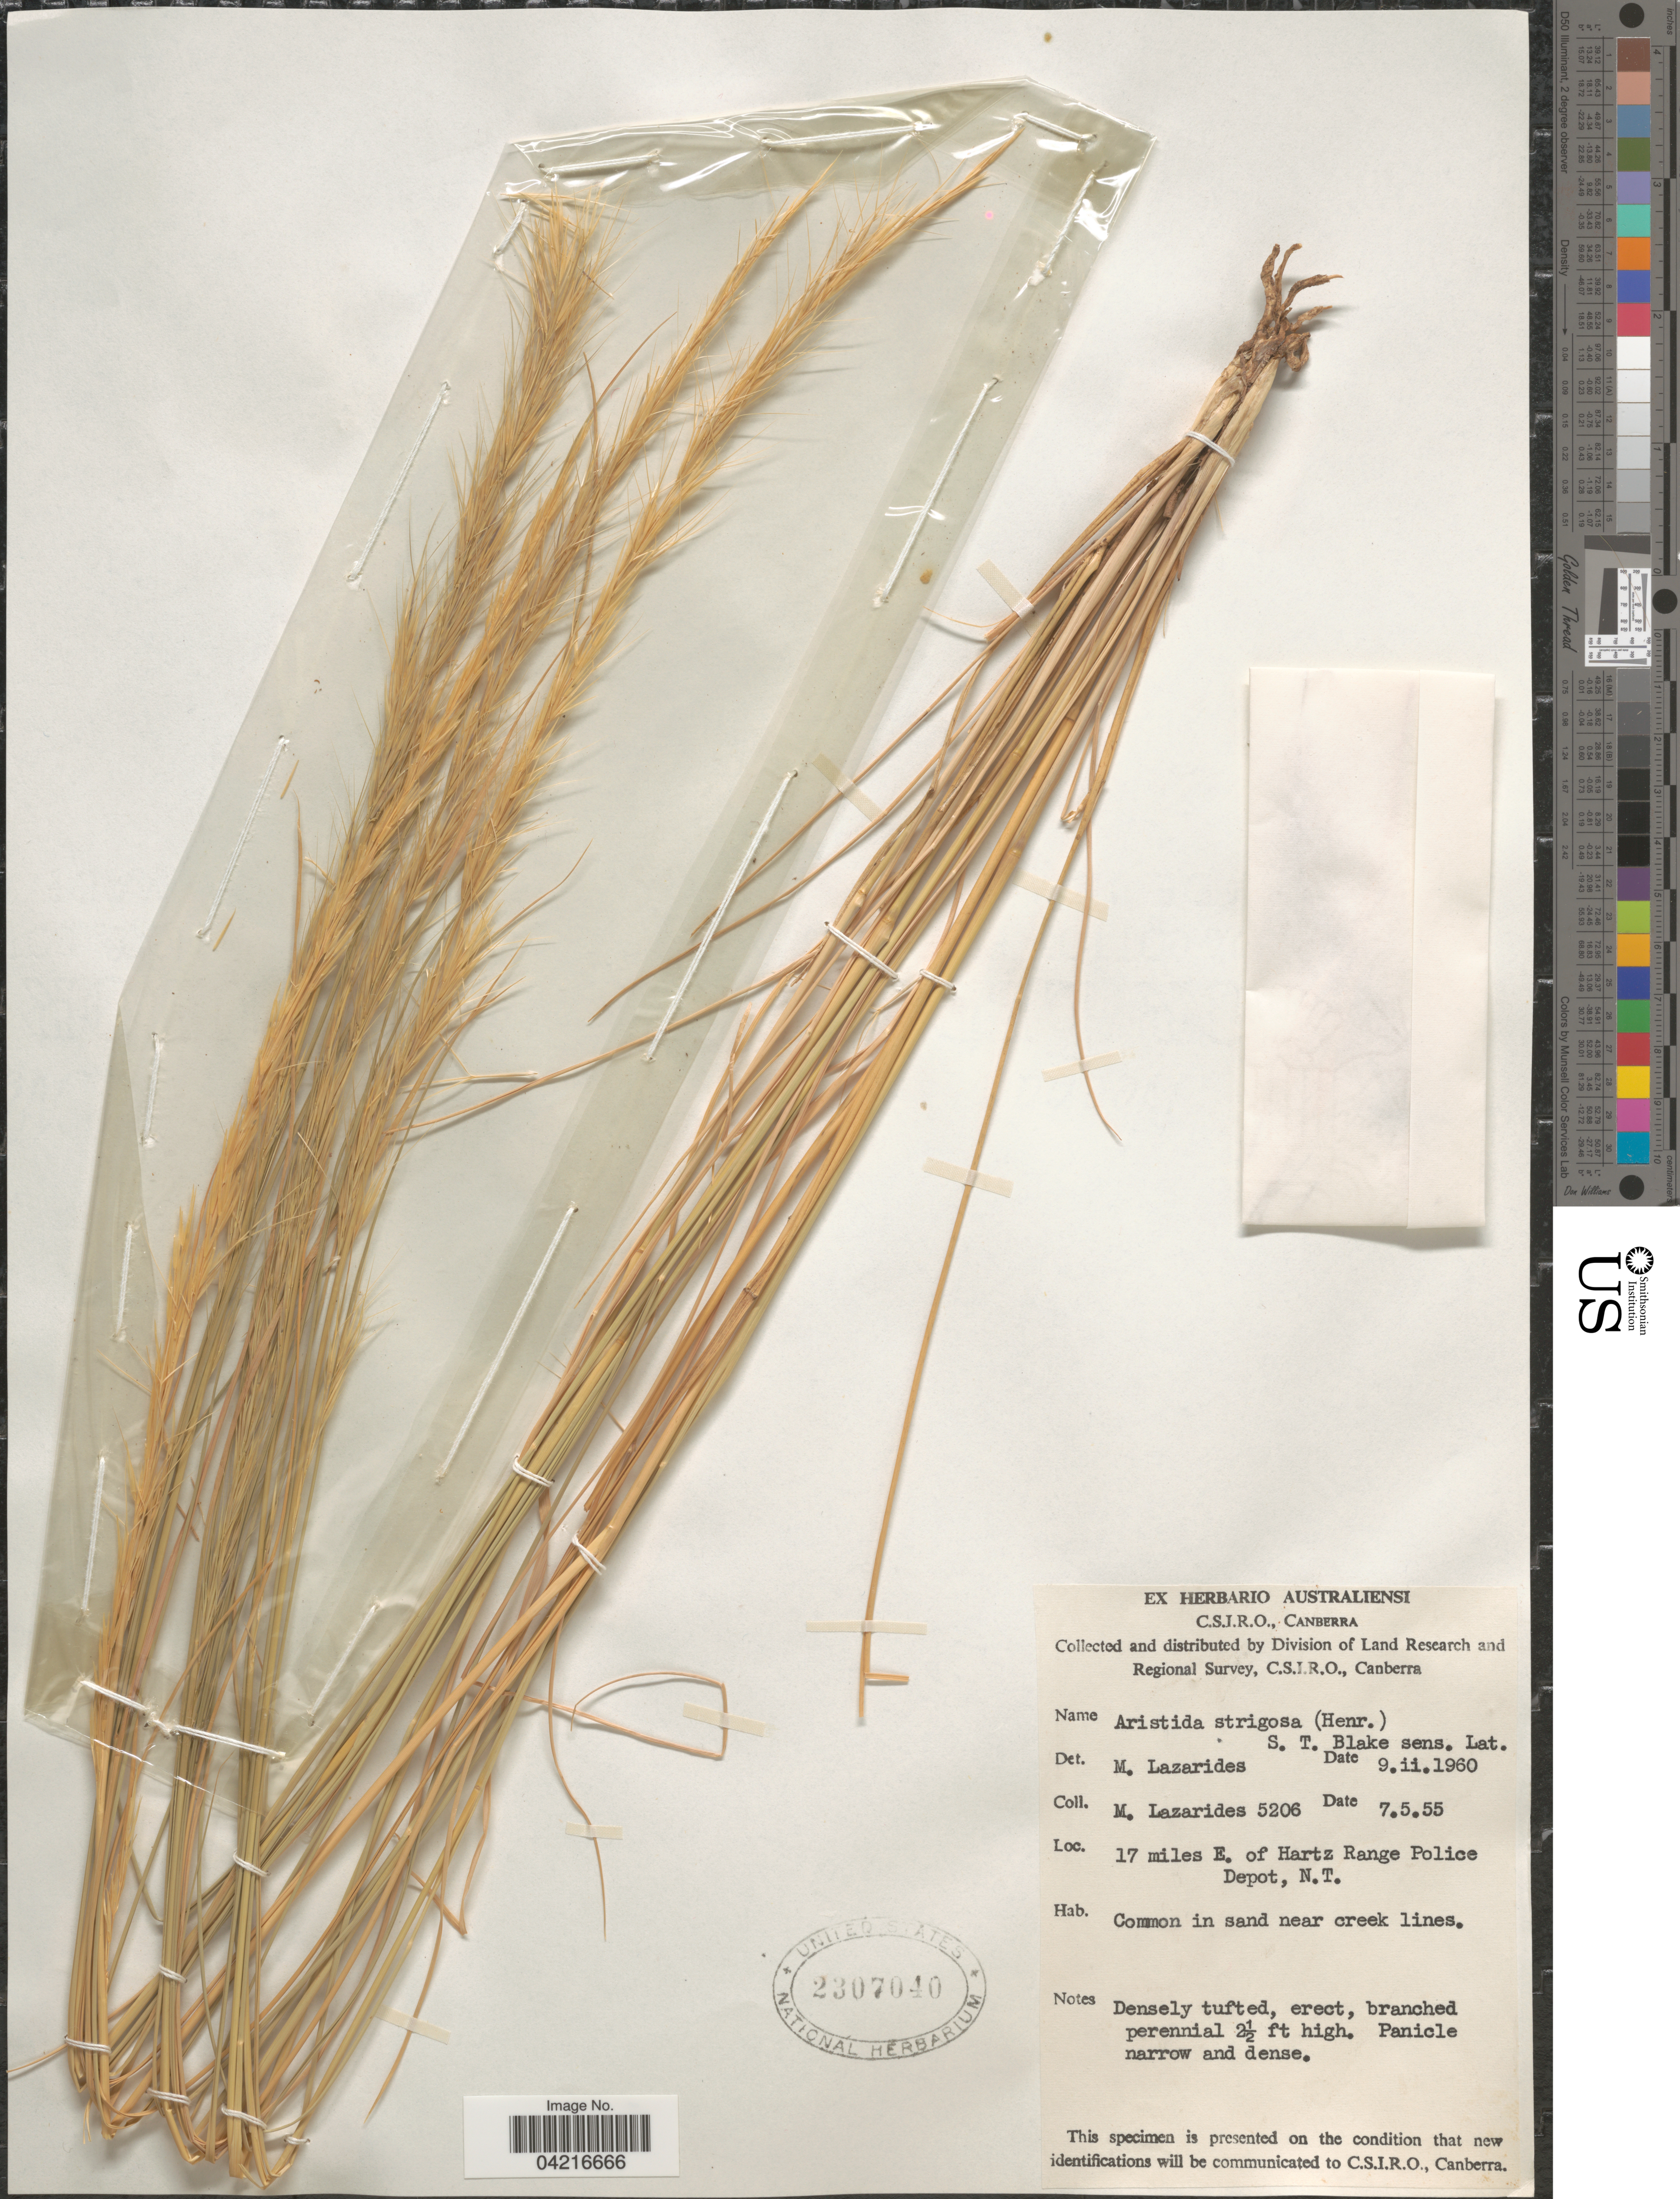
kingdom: Plantae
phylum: Tracheophyta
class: Liliopsida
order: Poales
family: Poaceae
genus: Aristida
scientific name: Aristida calycina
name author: R. Br.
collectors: M. Lazarides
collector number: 5206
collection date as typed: Transcribed d/m/y: 7/5/55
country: Australia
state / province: Northern Territory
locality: Division of Land Research and Regional Survey, C.S.I.R.O. 17 miles E. of Hartz Range Police Depot, N.T.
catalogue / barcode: US 2307040